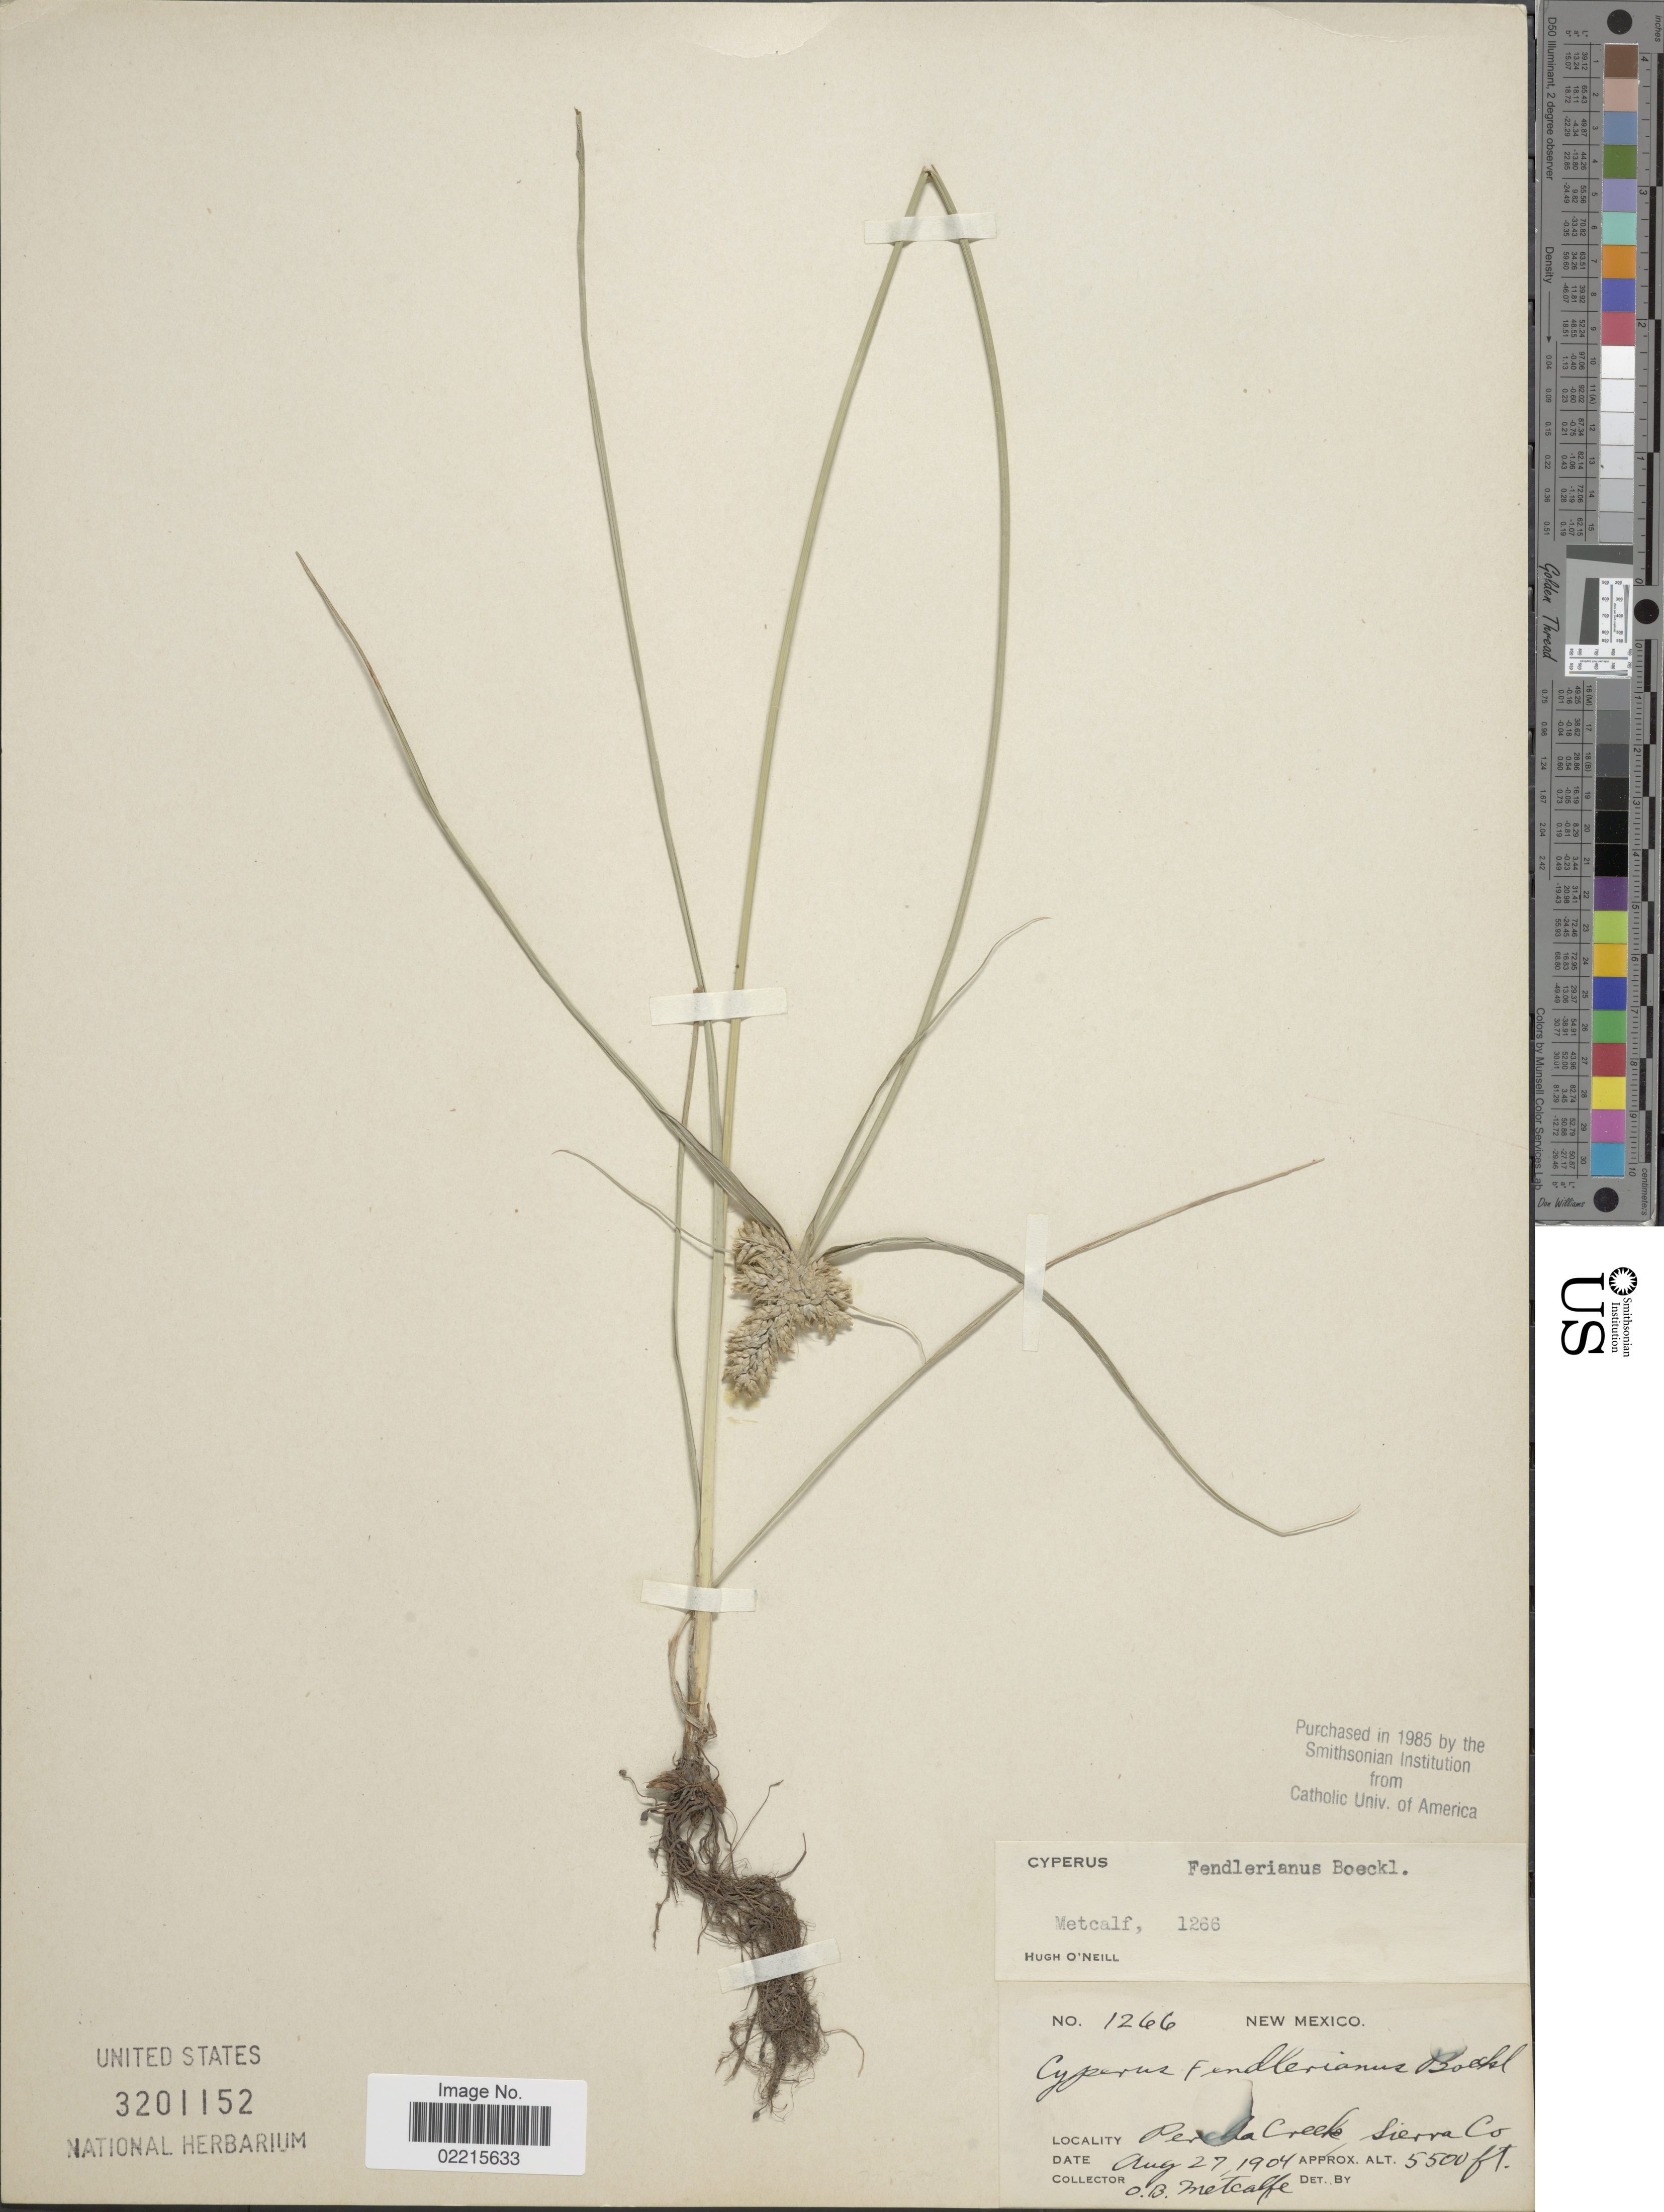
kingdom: Plantae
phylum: Tracheophyta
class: Liliopsida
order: Poales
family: Cyperaceae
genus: Cyperus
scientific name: Cyperus fendlerianus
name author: Boeckeler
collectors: O. B. Metcalfe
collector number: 1266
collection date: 1904-08-27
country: United States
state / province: New Mexico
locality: Percha Creek, Sierra Co.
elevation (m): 1676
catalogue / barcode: US 3201152